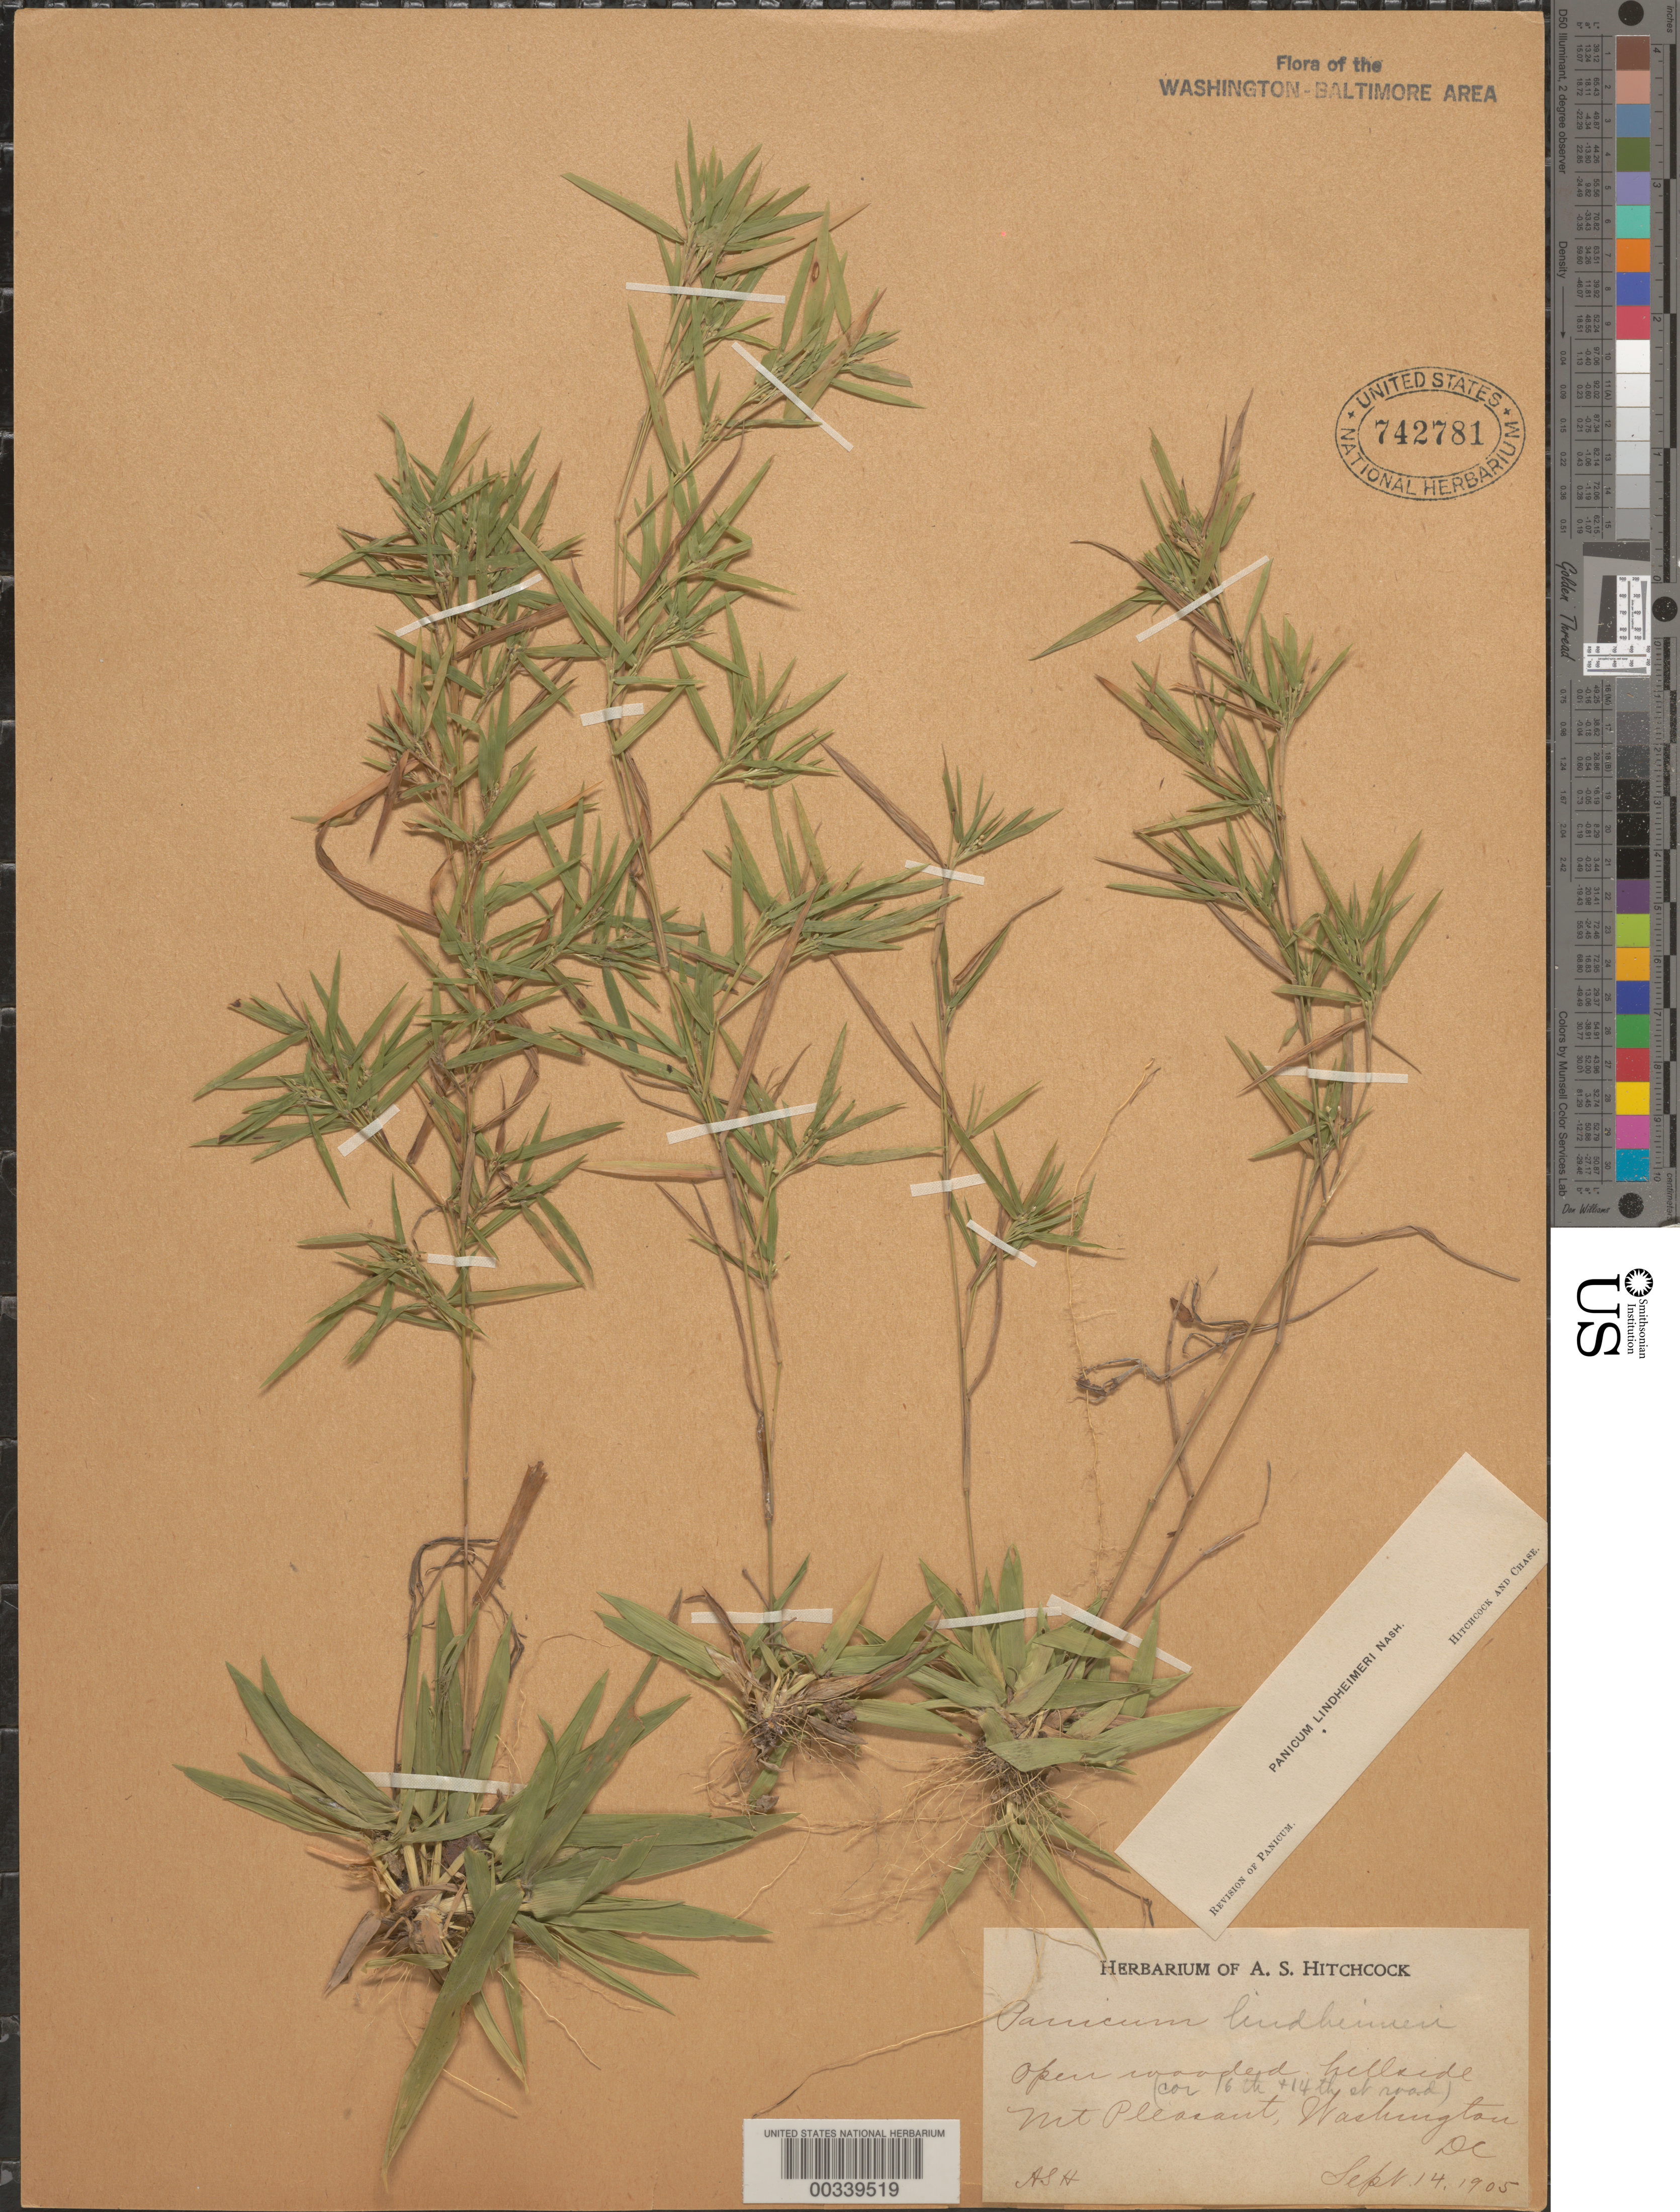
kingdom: Plantae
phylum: Tracheophyta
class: Liliopsida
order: Poales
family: Poaceae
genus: Dichanthelium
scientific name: Dichanthelium acuminatum var. lindheimeri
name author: (Nash) Gould & C.A. Clark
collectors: A. S. Hitchcock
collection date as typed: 14 Sep 1905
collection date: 1905-09-14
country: United States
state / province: District of Columbia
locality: Mount Pleasant Rock Creek Park and Vicinity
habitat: Open wooded hillside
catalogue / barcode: US 742781